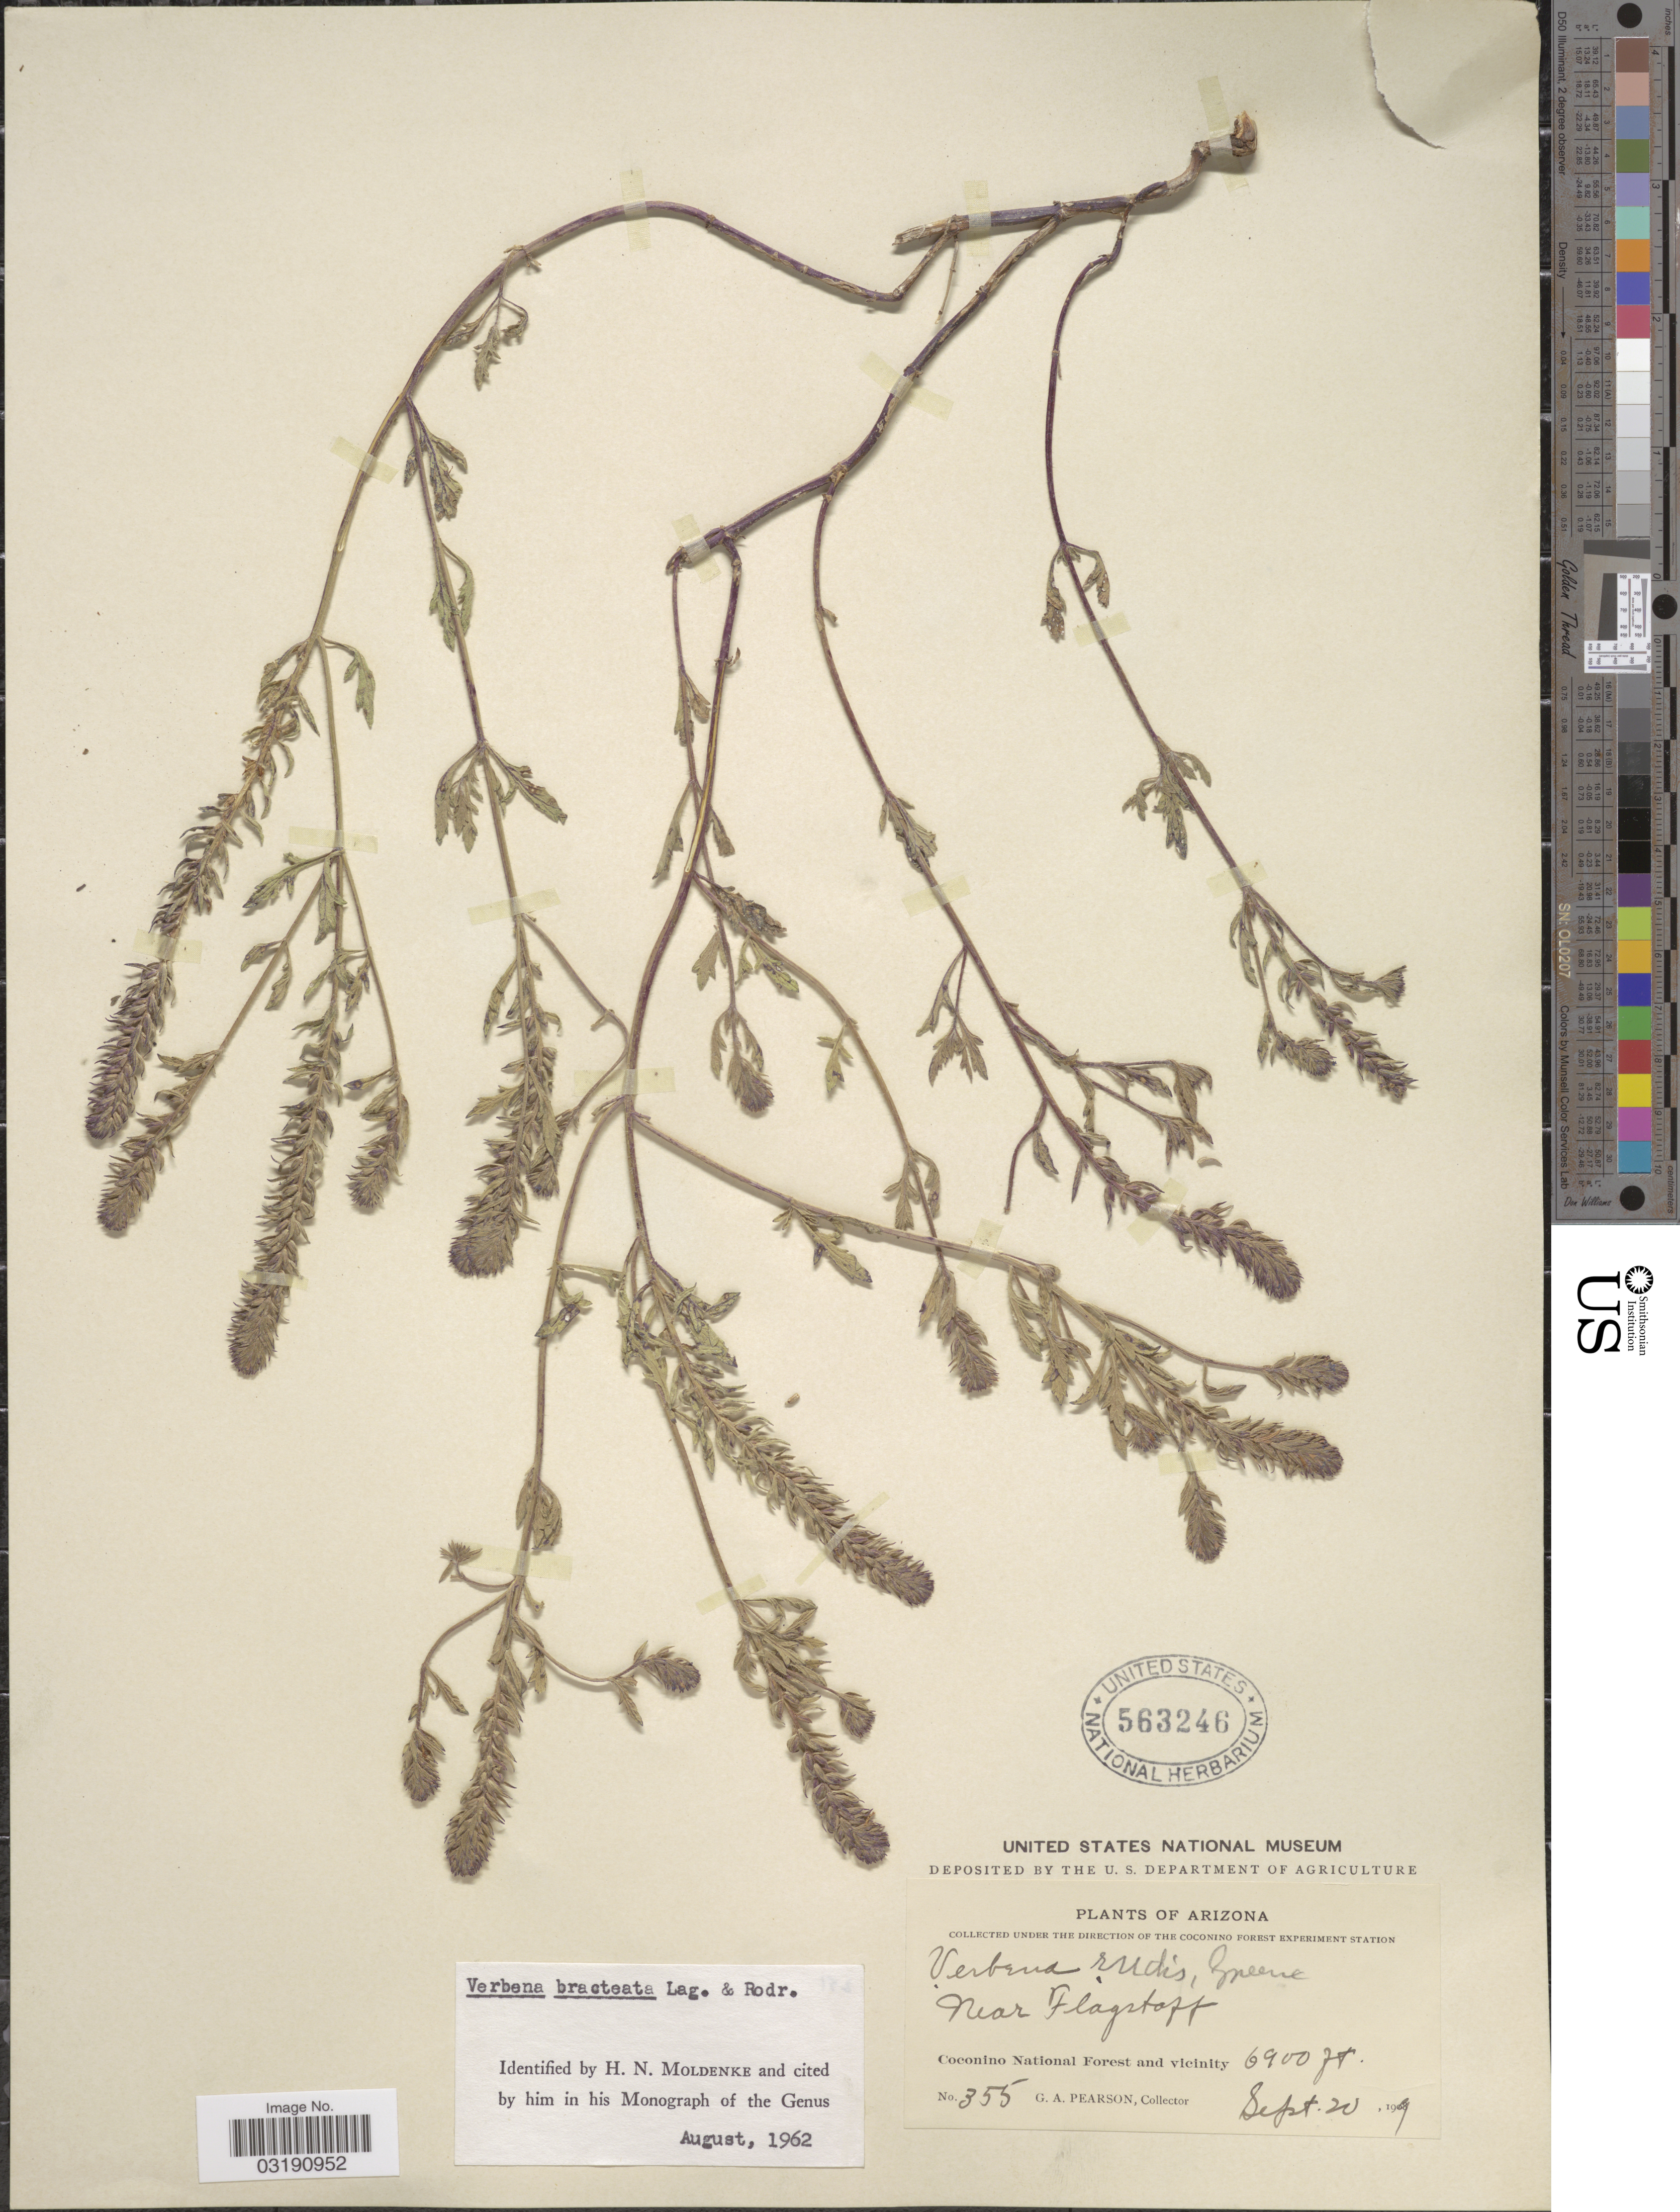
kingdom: Plantae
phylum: Tracheophyta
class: Magnoliopsida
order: Lamiales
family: Verbenaceae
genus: Verbena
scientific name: Verbena bracteata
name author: Cav. ex Lag. & Rodr.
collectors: G. Pearson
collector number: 355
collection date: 1909-09-20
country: United States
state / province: Arizona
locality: Near Flagstaff. Coconino National Forest and vicinity.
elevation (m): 2103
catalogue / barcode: US 563246